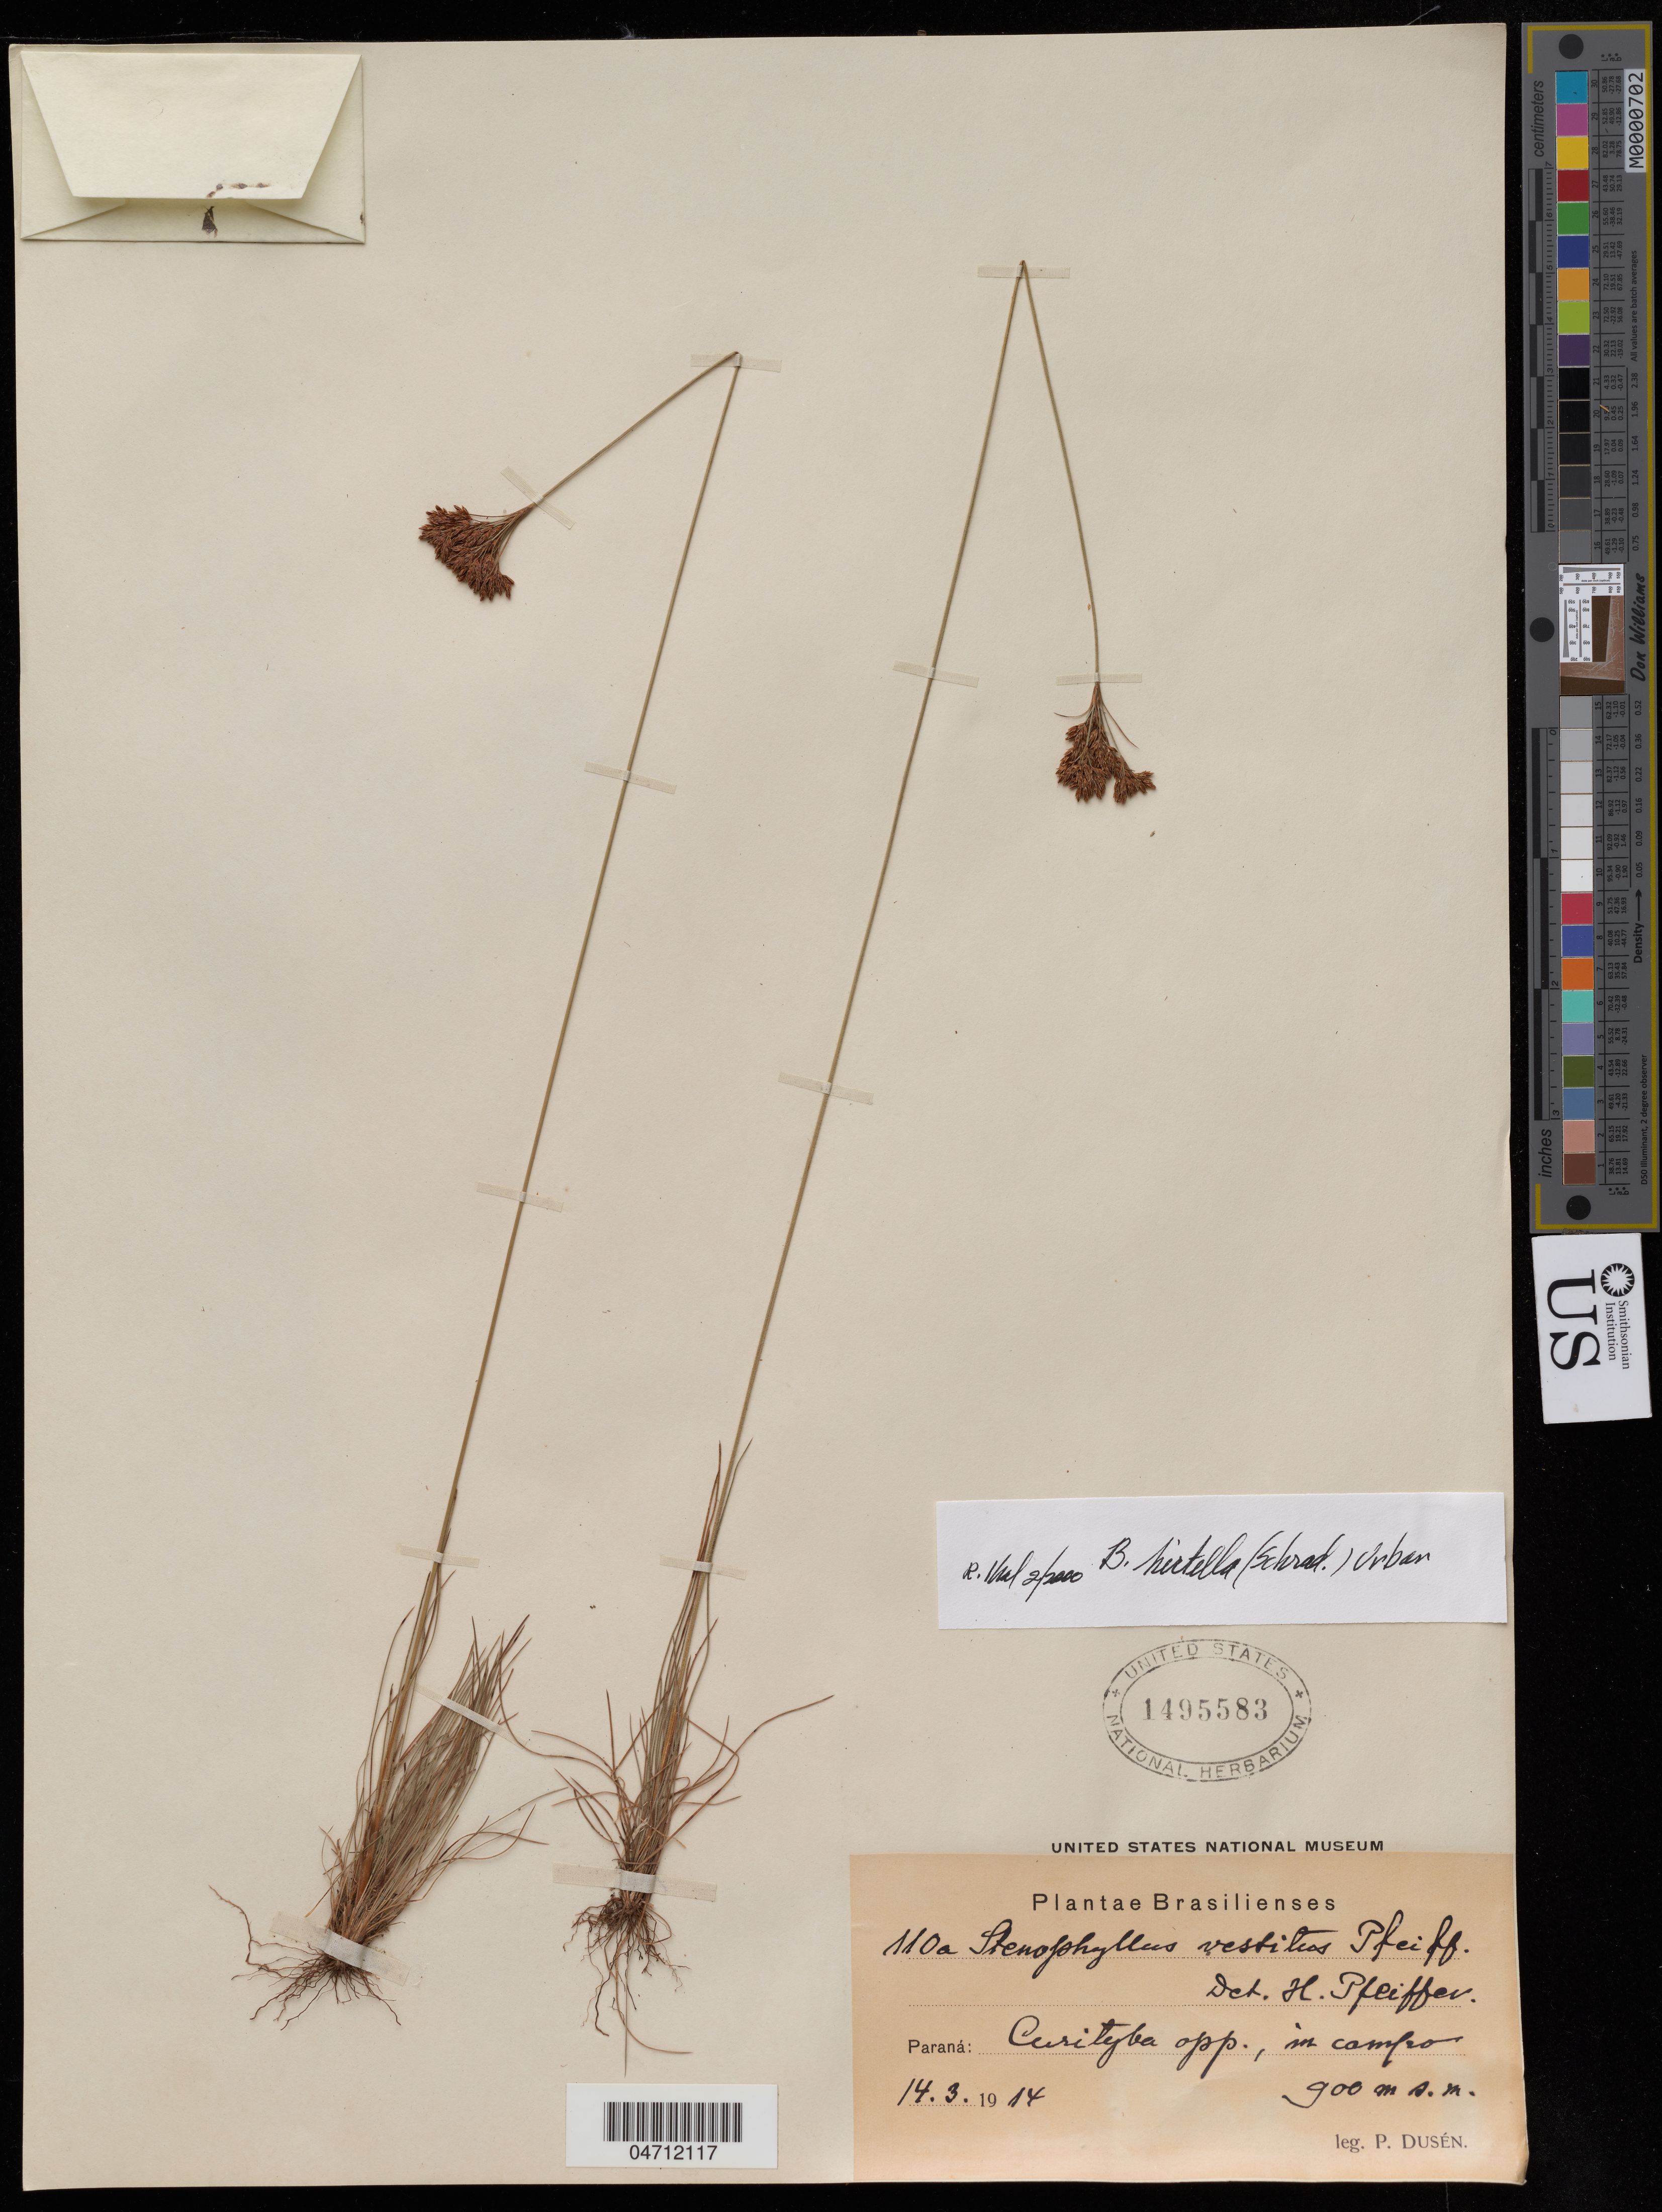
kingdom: Plantae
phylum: Tracheophyta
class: Liliopsida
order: Poales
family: Cyperaceae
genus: Bulbostylis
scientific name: Bulbostylis hirtella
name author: (Schrad.) Nees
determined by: Kral, R.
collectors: P. Dusén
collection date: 1914-03-14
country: Brazil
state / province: Paraná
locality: Curityba opp.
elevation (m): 900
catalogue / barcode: US 1495583